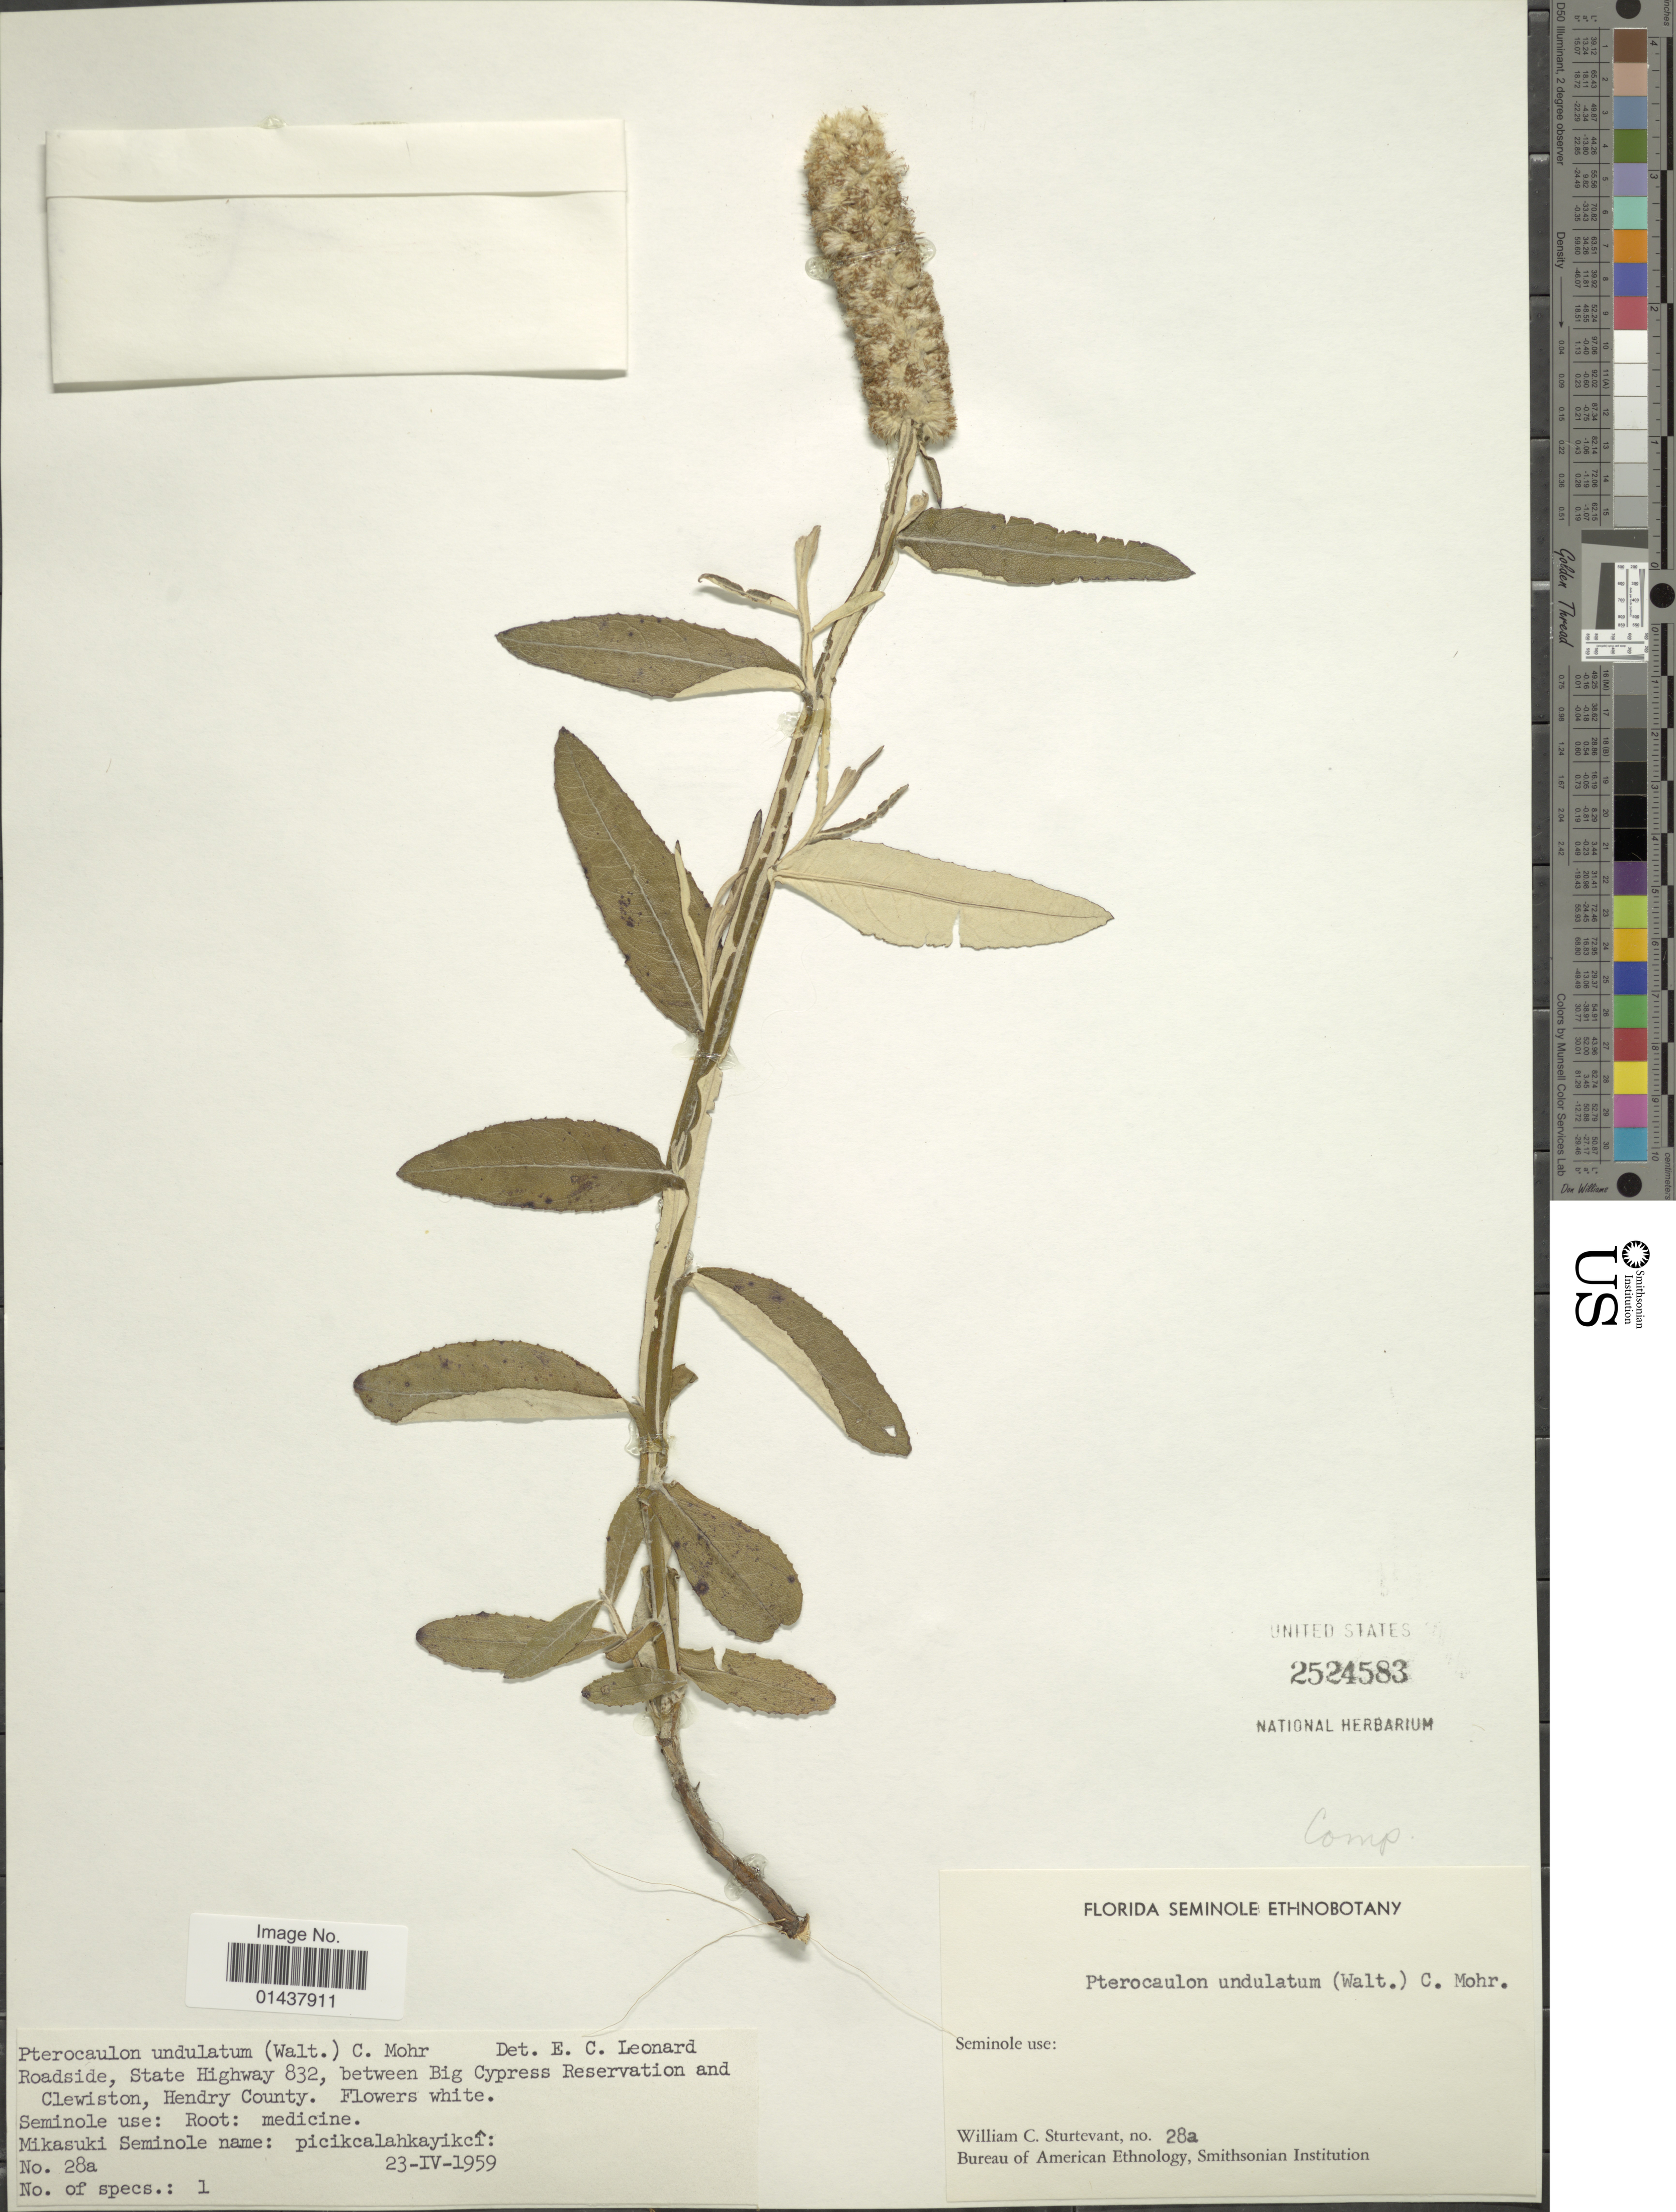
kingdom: Plantae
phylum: Tracheophyta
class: Magnoliopsida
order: Asterales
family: Asteraceae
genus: Pterocaulon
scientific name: Pterocaulon undulatum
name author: C. Mohr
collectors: W. Sturtevant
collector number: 28a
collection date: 1959-04-23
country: United States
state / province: Florida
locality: Roaside, State Highway 832, between Big Cypress Reservation and Clewiston, Hendry County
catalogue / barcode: US 2524583